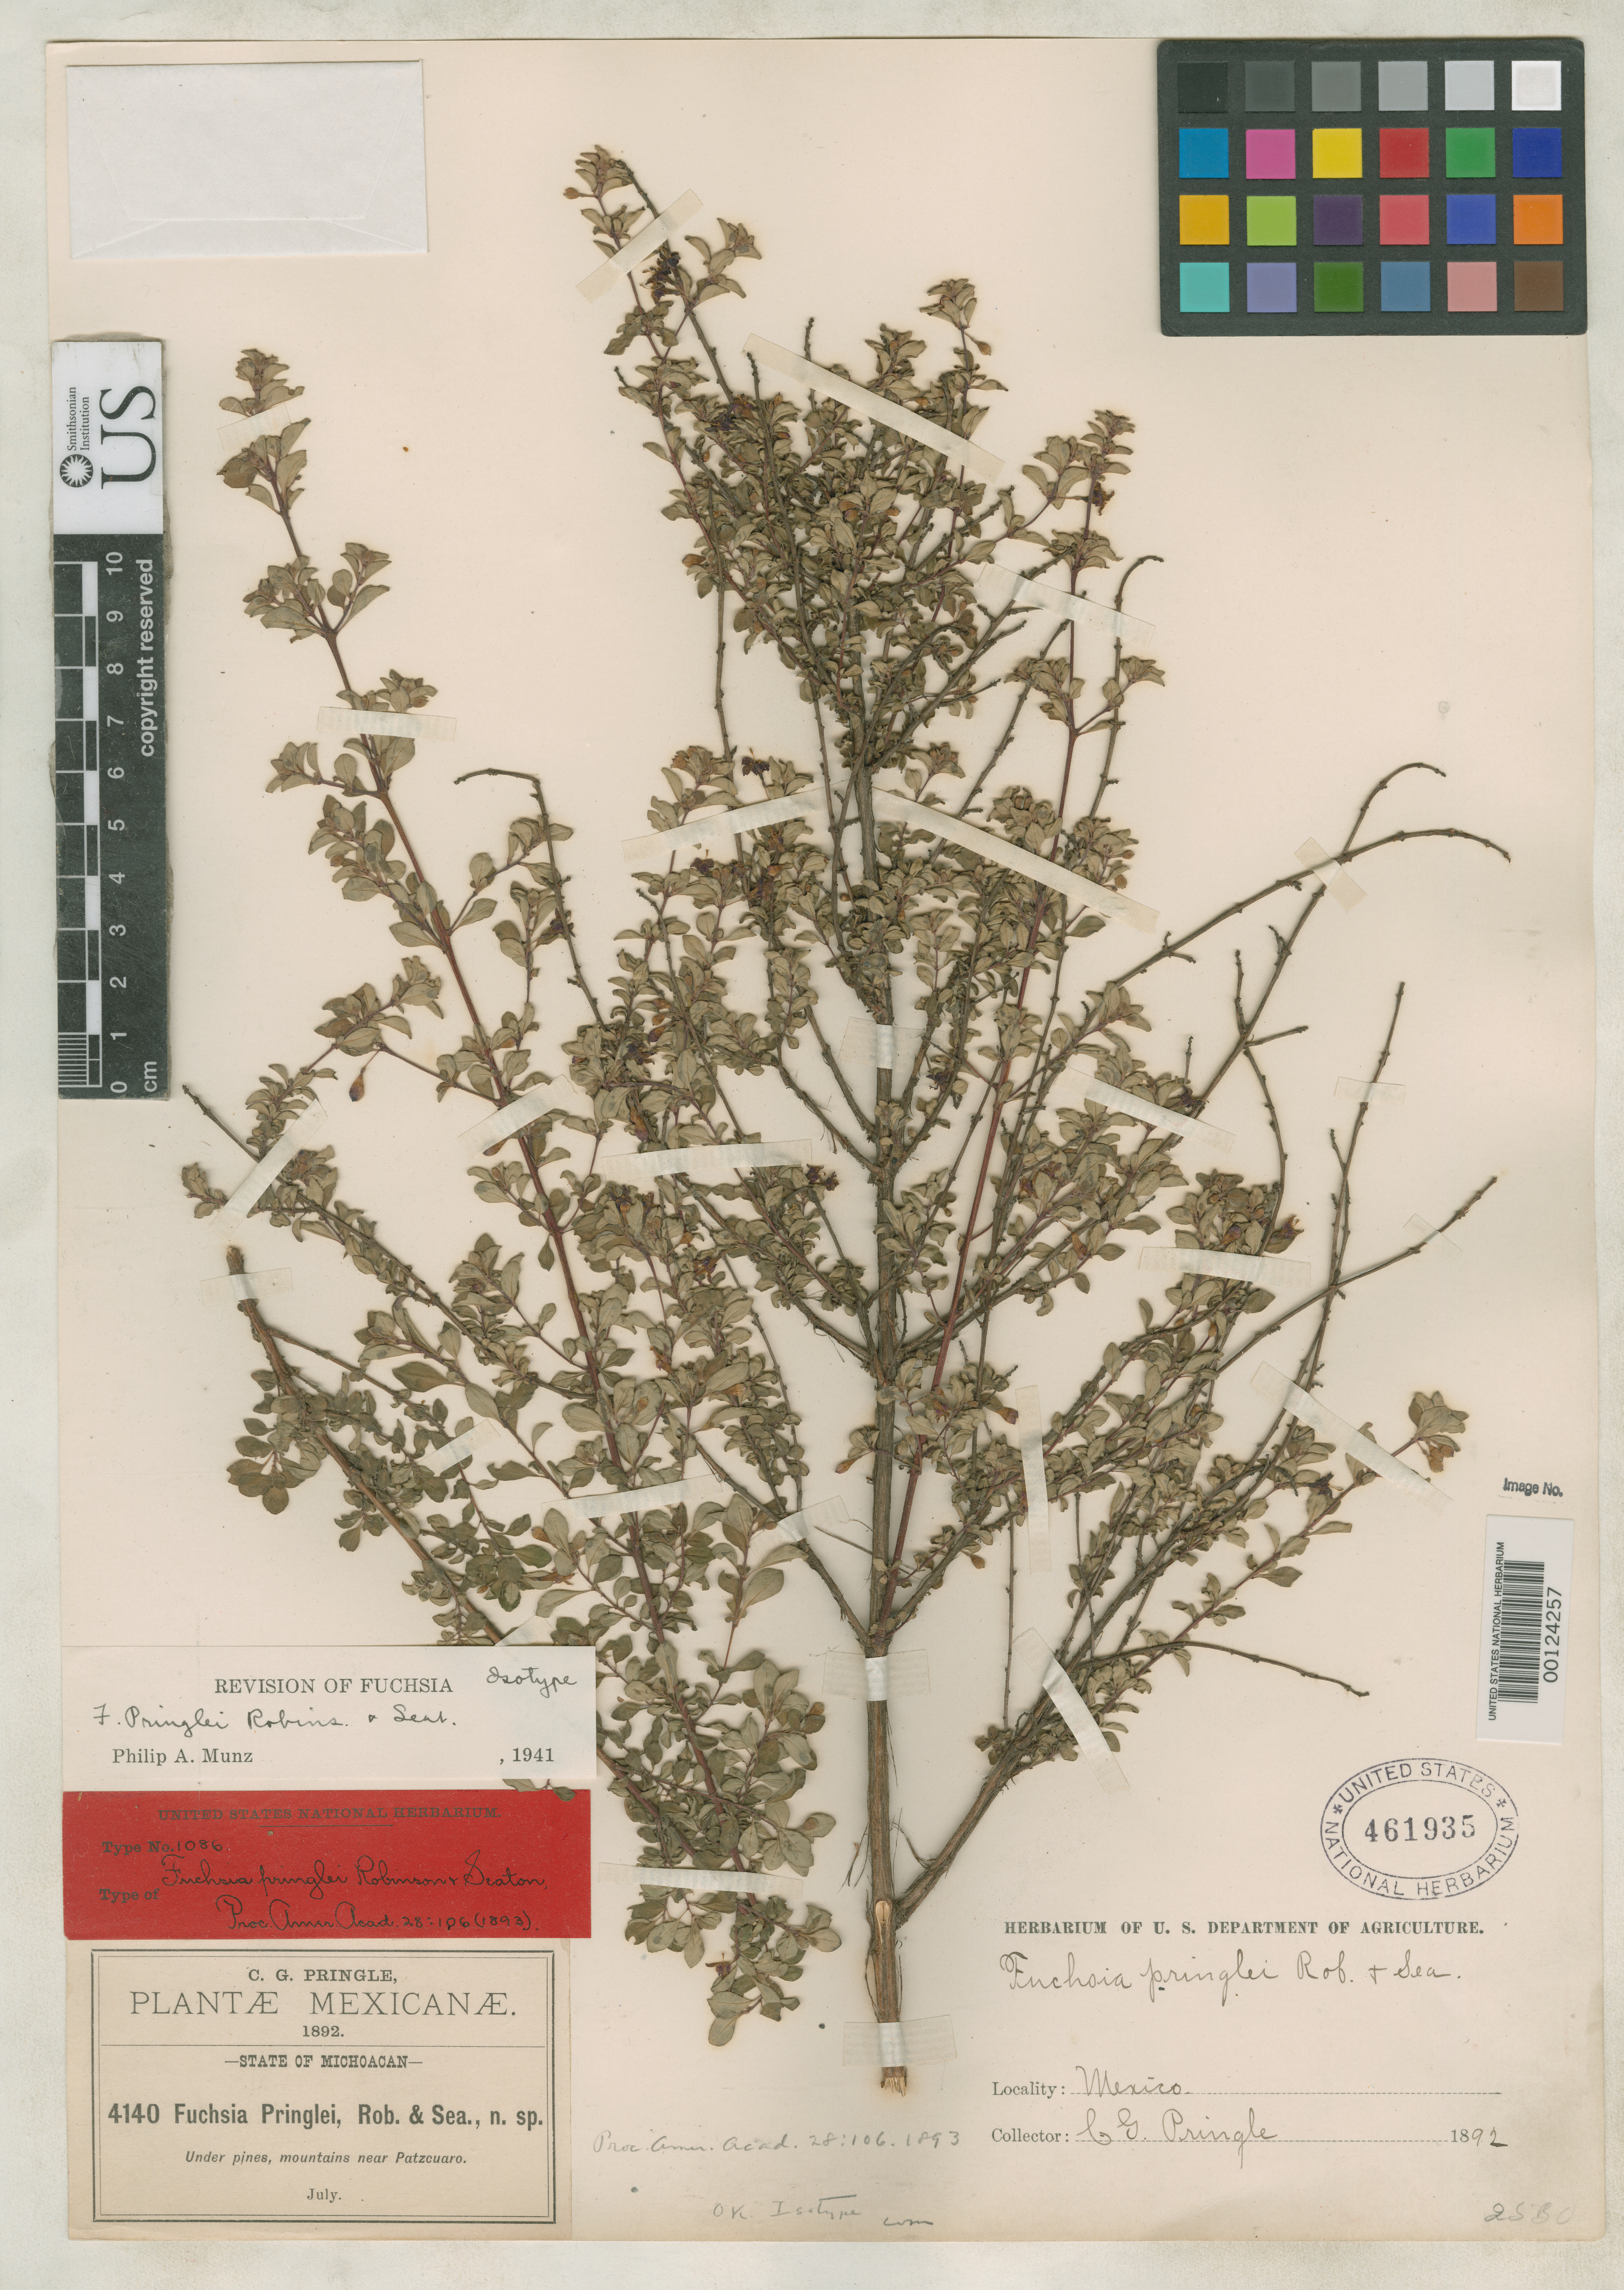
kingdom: Plantae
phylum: Tracheophyta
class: Magnoliopsida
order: Myrtales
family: Onagraceae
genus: Fuchsia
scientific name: Fuchsia pringlei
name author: B.L. Rob. & Seaton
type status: Isosyntype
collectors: C. G. Pringle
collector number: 4140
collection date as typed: Jul 1892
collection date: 1892-07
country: Mexico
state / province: Michoacán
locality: Mountains near Patzcuaro.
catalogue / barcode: US 461935